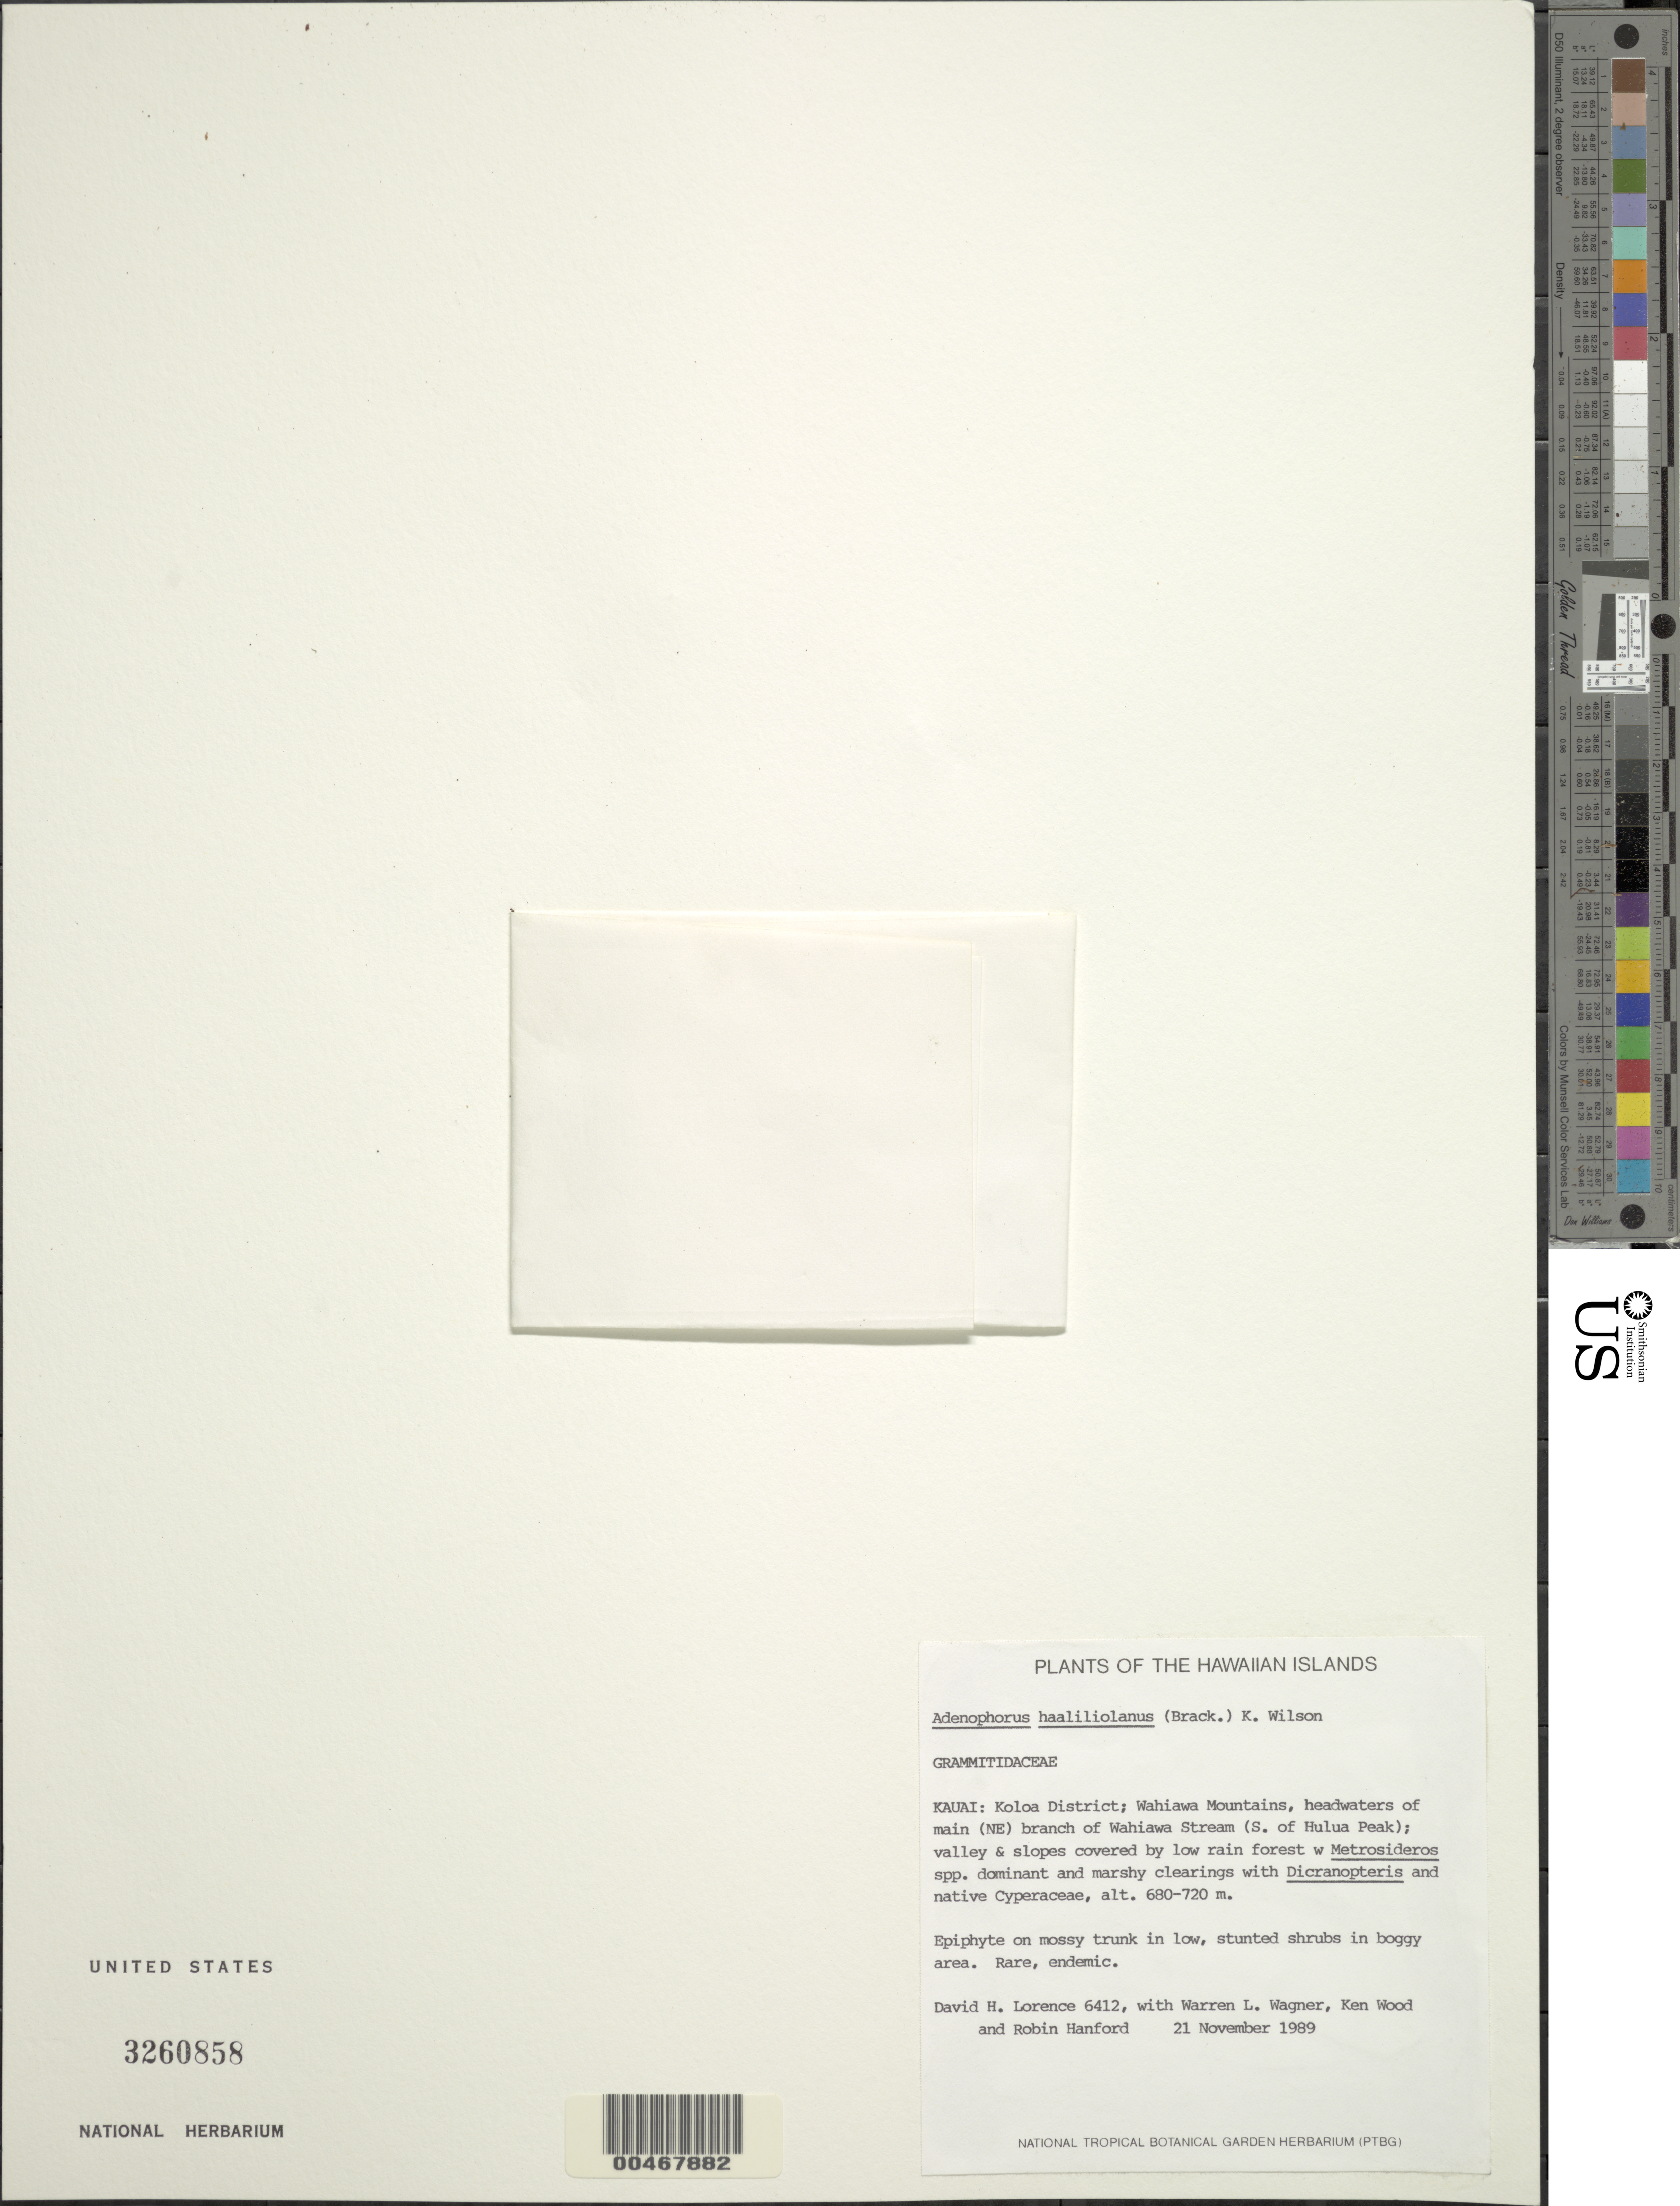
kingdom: Plantae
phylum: Tracheophyta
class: Polypodiopsida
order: Polypodiales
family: Polypodiaceae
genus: Adenophorus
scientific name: Adenophorus haalilioanus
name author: (Brack.) K.A. Wilson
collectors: D. Lorence, W. L. Wagner, K. Wood & R. Hanford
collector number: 6412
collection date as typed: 21 Nov 1989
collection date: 1989-11-21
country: United States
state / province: Hawaii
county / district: Kauai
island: Kaua'i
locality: Koloa Dist., Wahiawa Mts., hdwtrs. of main (NE) branch of Wahiawa Stream (S of Hulua Peak)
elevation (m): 680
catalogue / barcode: US 3260858